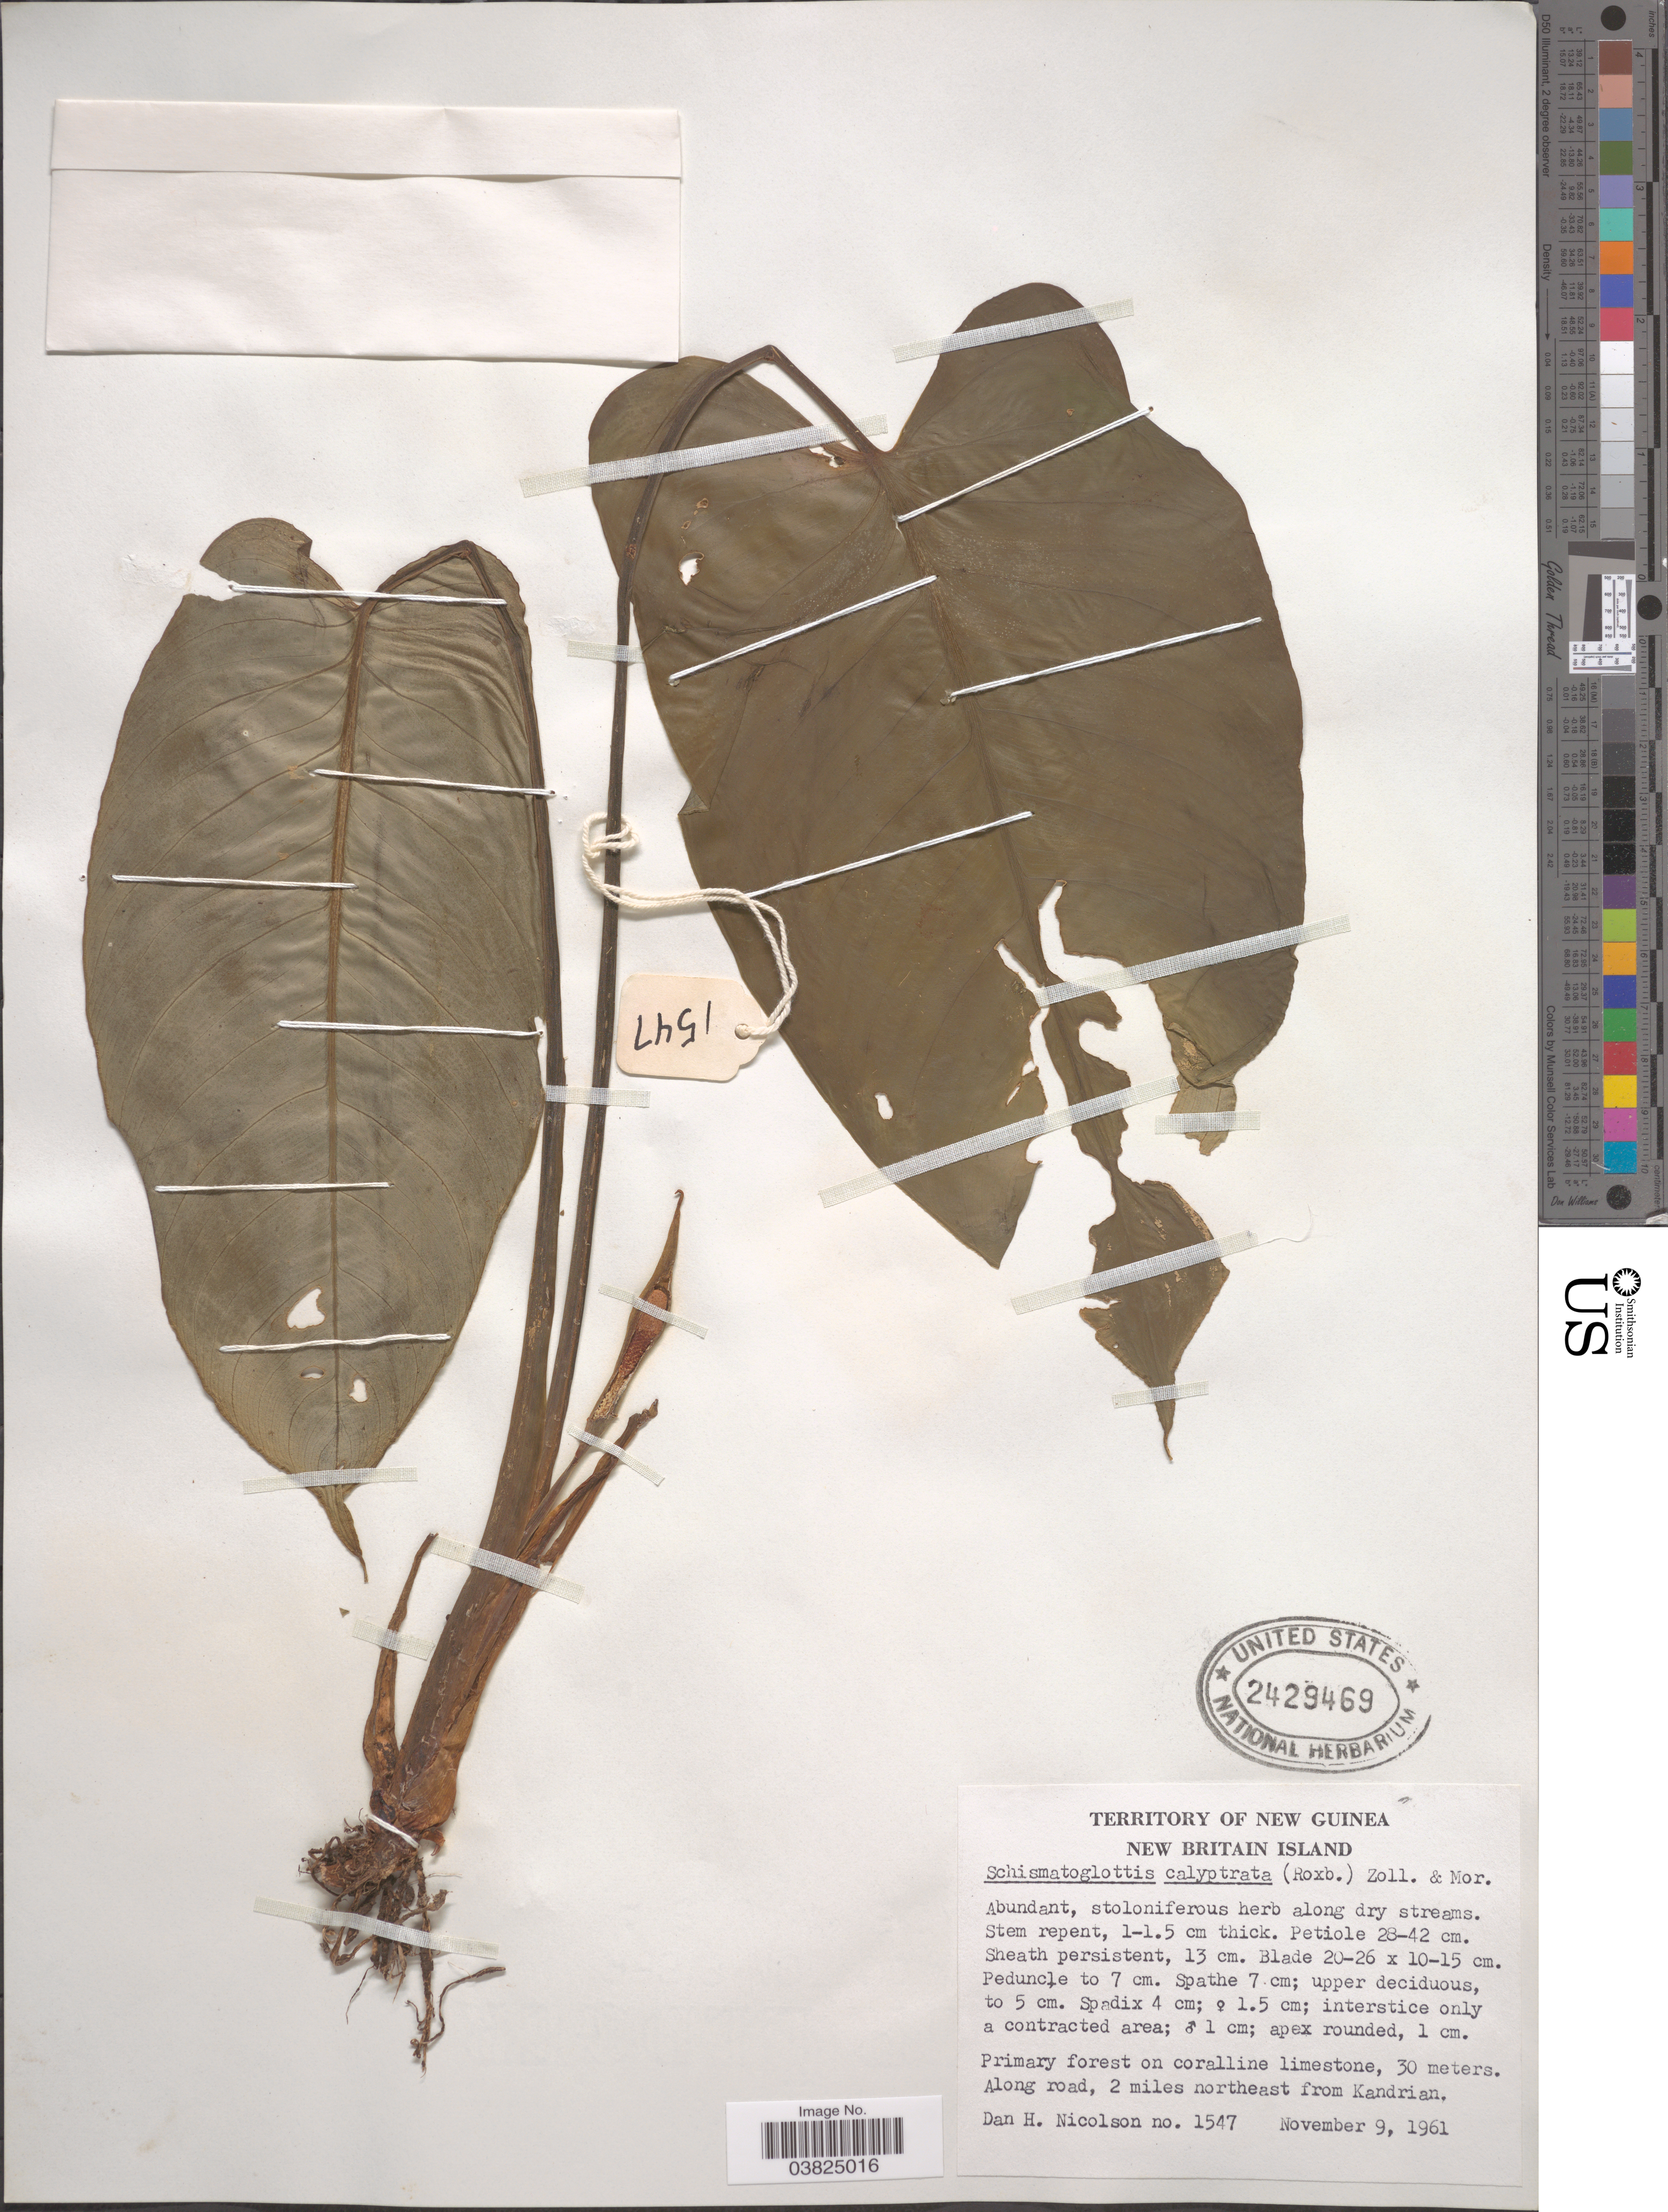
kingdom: Plantae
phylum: Tracheophyta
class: Liliopsida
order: Alismatales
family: Araceae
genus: Schismatoglottis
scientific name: Schismatoglottis calyptrata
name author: Zoll. & Moritzi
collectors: D. H. Nicolson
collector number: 1547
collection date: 1961-11-09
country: Papua New Guinea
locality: Territory of New Guinea. New Britain Island. Along road, 2 miles northeast from Kandrian.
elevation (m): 30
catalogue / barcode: US 2429469